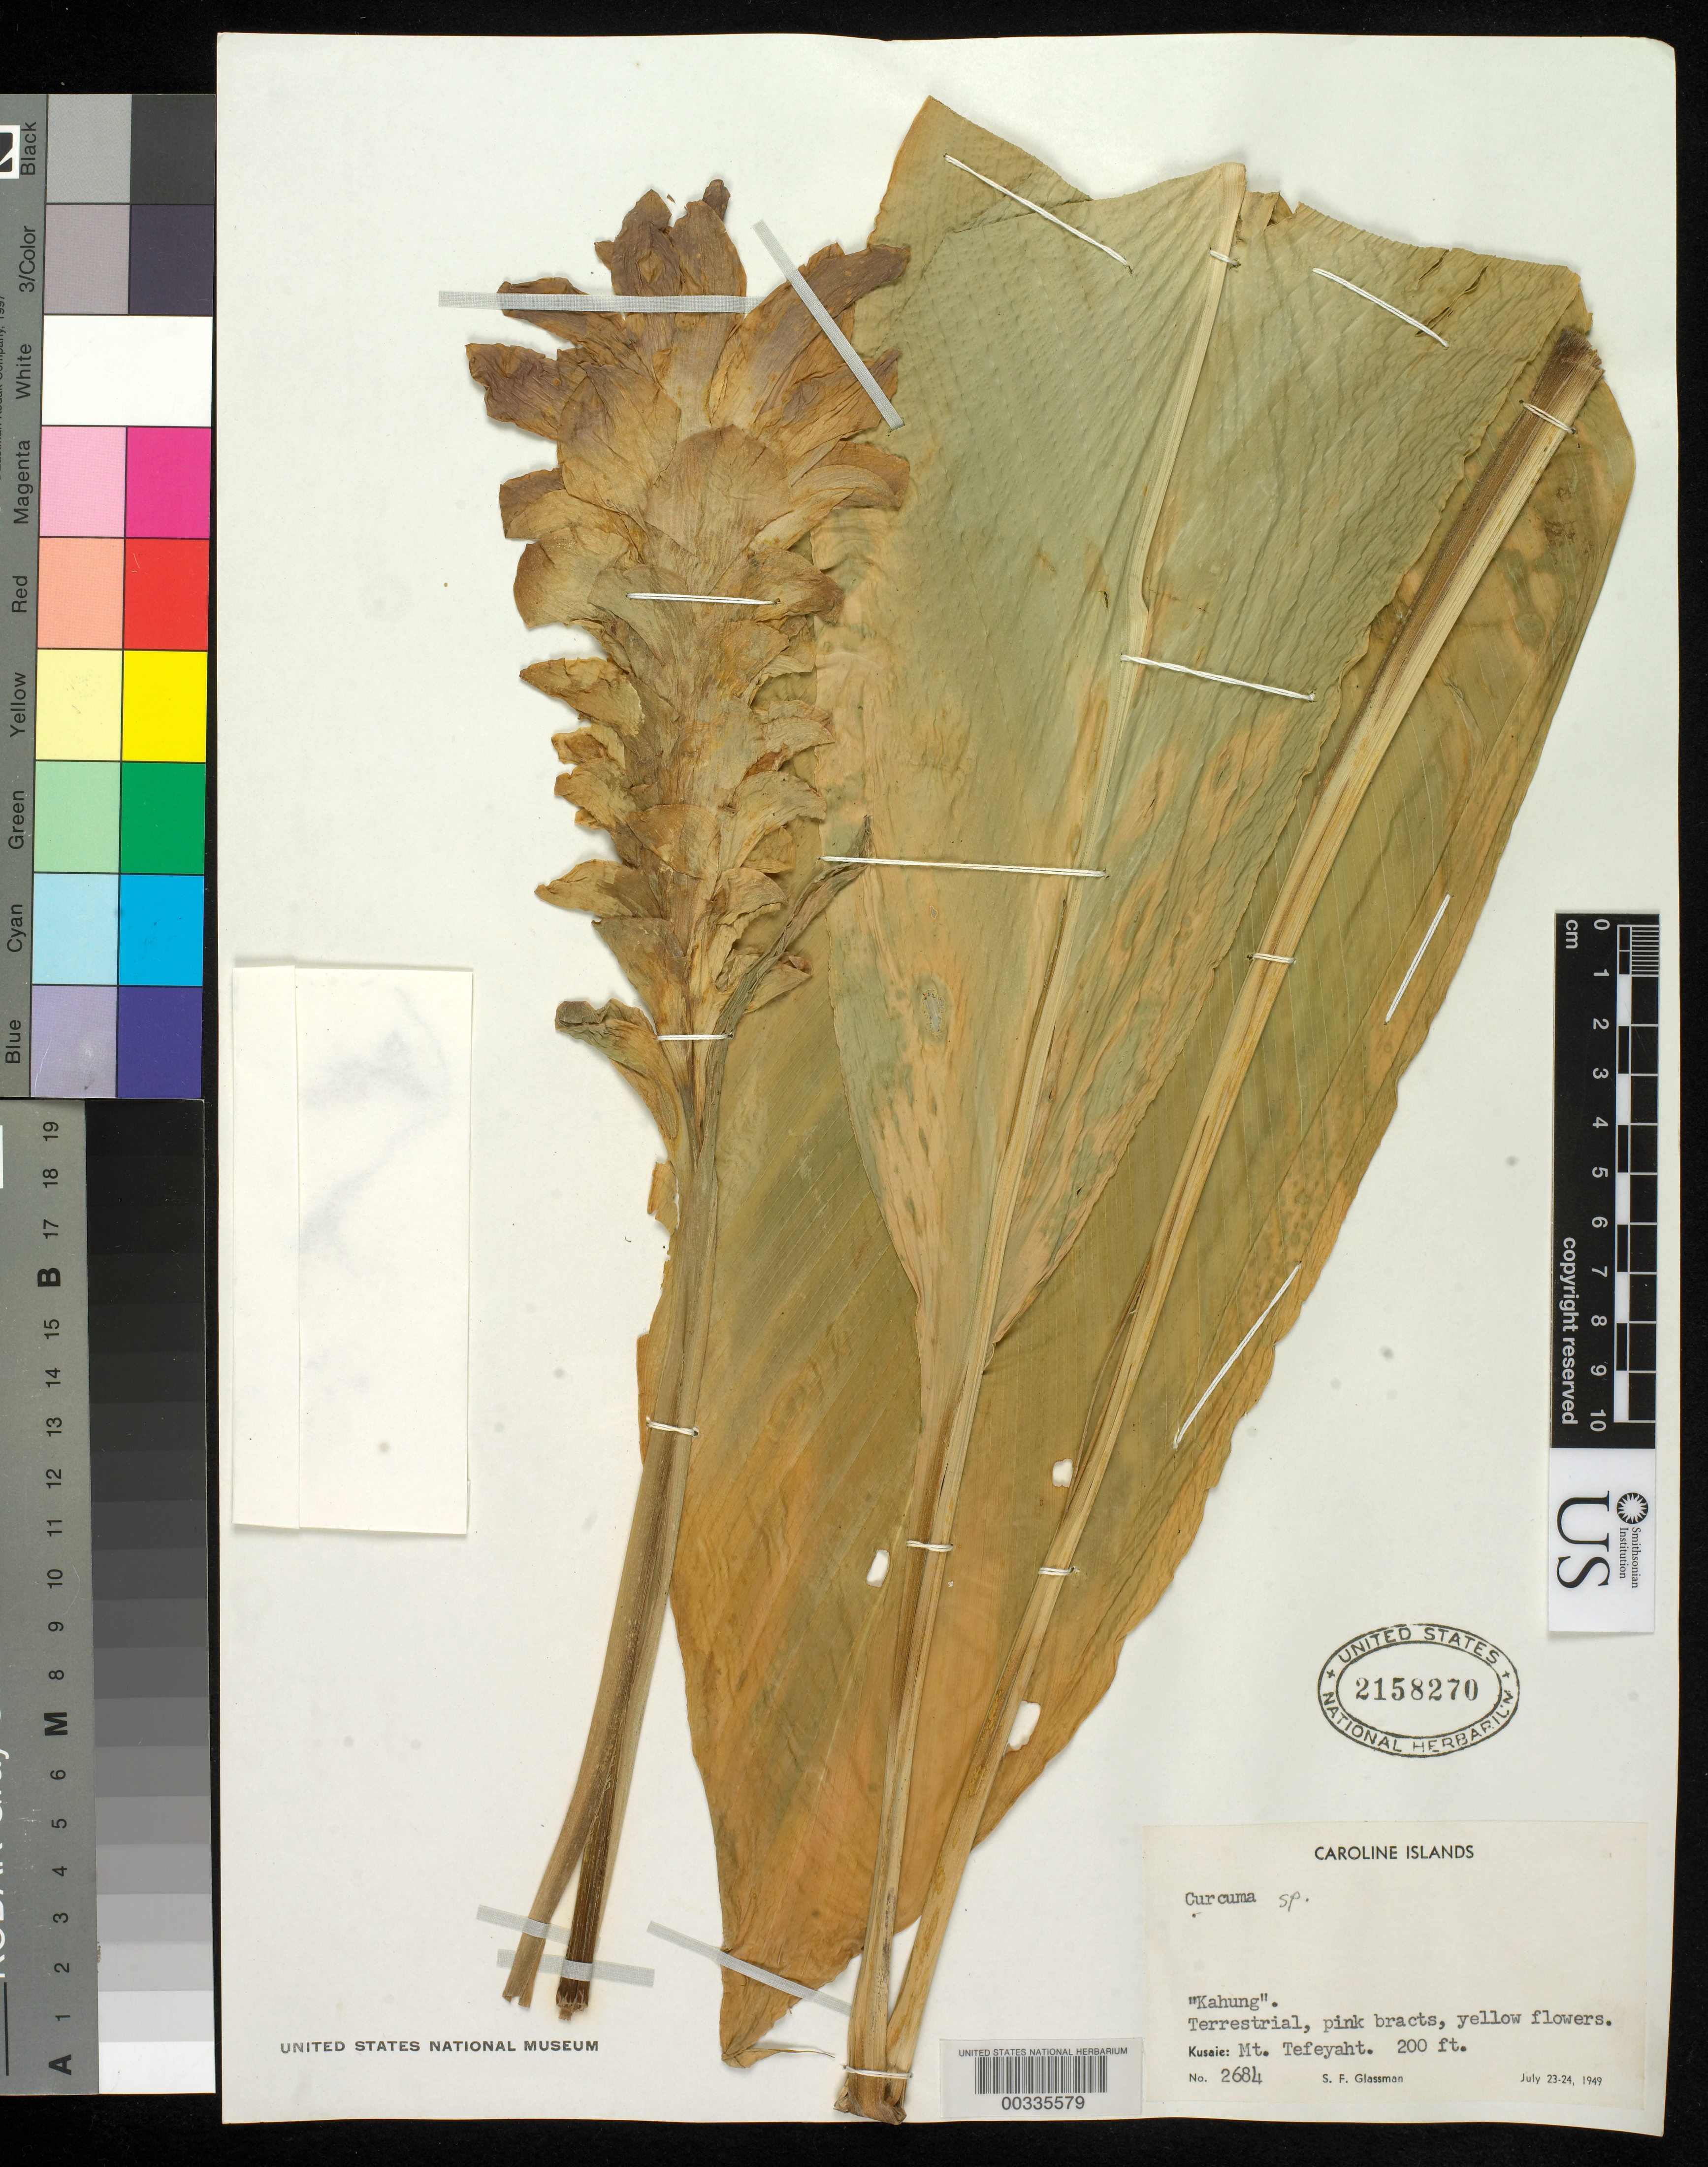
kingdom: Plantae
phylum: Tracheophyta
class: Liliopsida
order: Zingiberales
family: Zingiberaceae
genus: Curcuma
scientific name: Curcuma sp.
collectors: S. F. Glassman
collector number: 2684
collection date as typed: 23 Jul 1949 to 24 Jul 1949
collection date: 1949-07-23/1949-07-24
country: Micronesia, Federated States of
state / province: Kosrae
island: Kosrae [Kusaie]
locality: Mt Tefeyaht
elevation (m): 61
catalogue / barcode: US 2158270